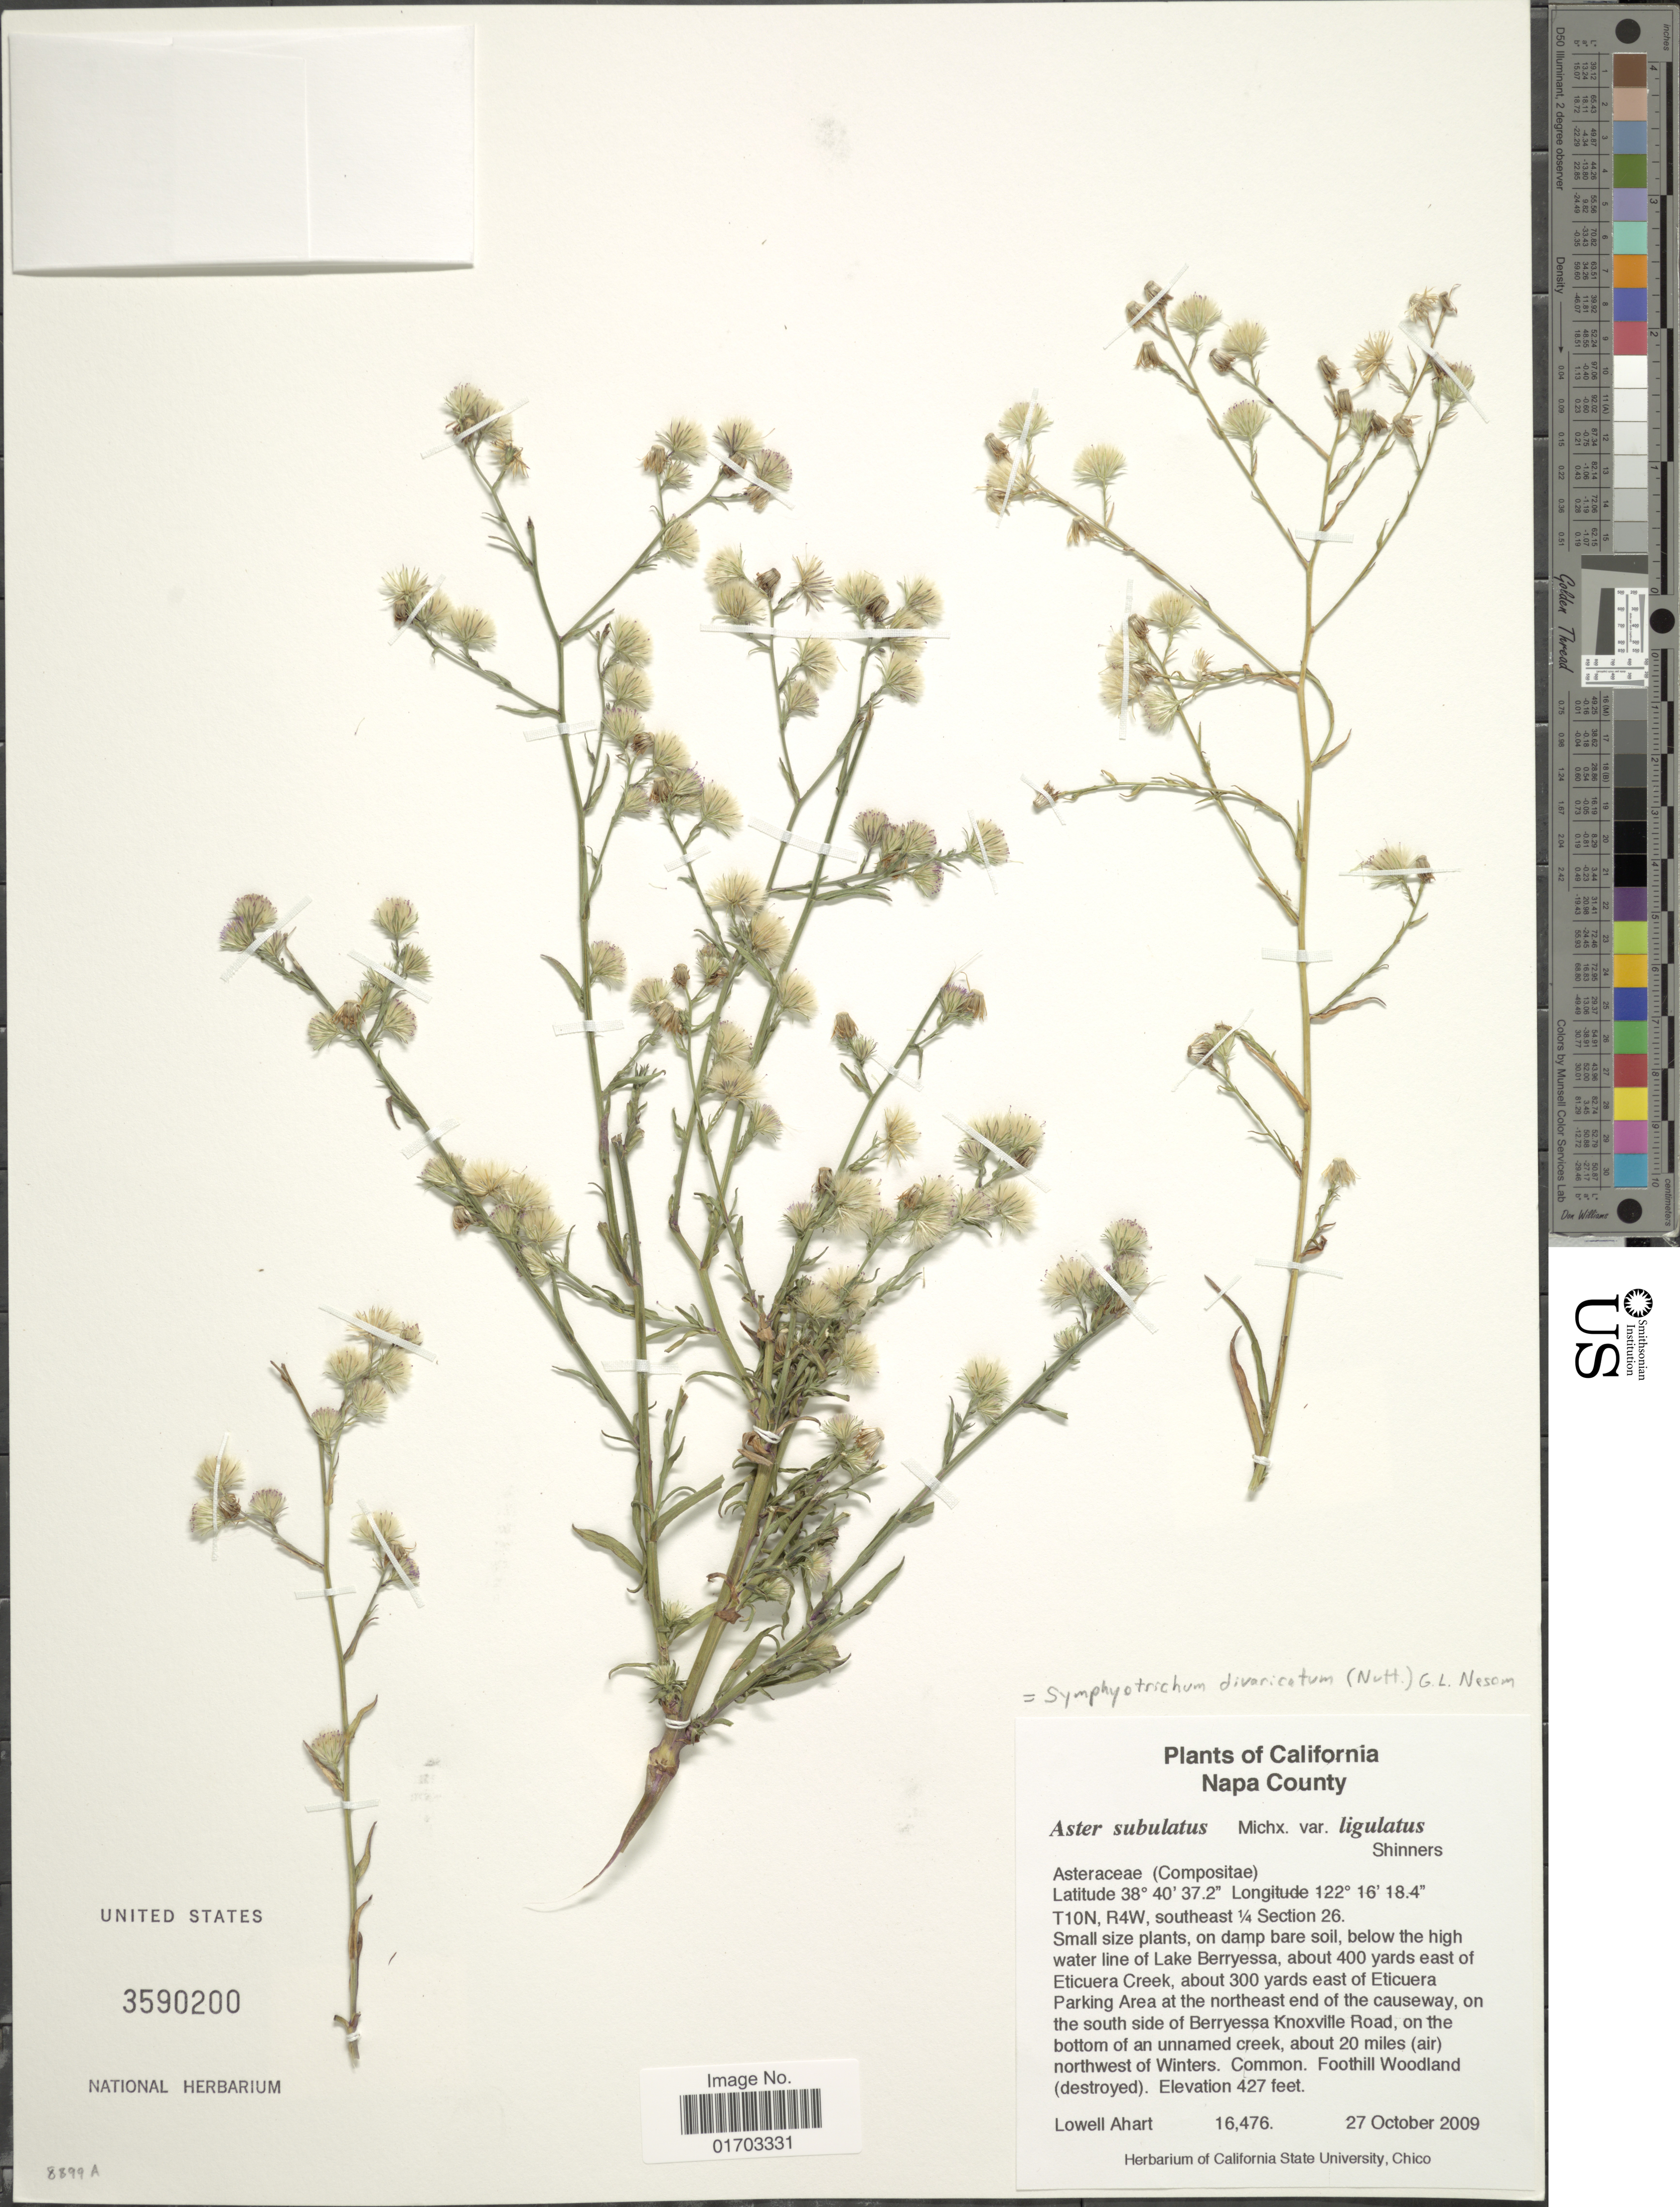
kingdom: Plantae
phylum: Tracheophyta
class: Magnoliopsida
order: Asterales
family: Asteraceae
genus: Symphyotrichum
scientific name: Symphyotrichum subulatum var. ligulatum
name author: (Shinners) S.D. Sundb.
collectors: L. Ahart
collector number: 16476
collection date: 2009-10-27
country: United States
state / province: California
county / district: Napa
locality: Napa County, T10N, R4W, southeast 1/4 Section 26, below the high water line of Lake Berryessa, about 400 yards east of Eticuera Creek, about 300 yards east of Eticuera Parking Area at the northeast end of the causeway, on the south side of Berryessa Knoxville Road, on the bottom of an unnamed creek, about 20 miles (air) northwest of Winters, Foothill Woodland (destroyed).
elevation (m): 130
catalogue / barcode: US 3590200